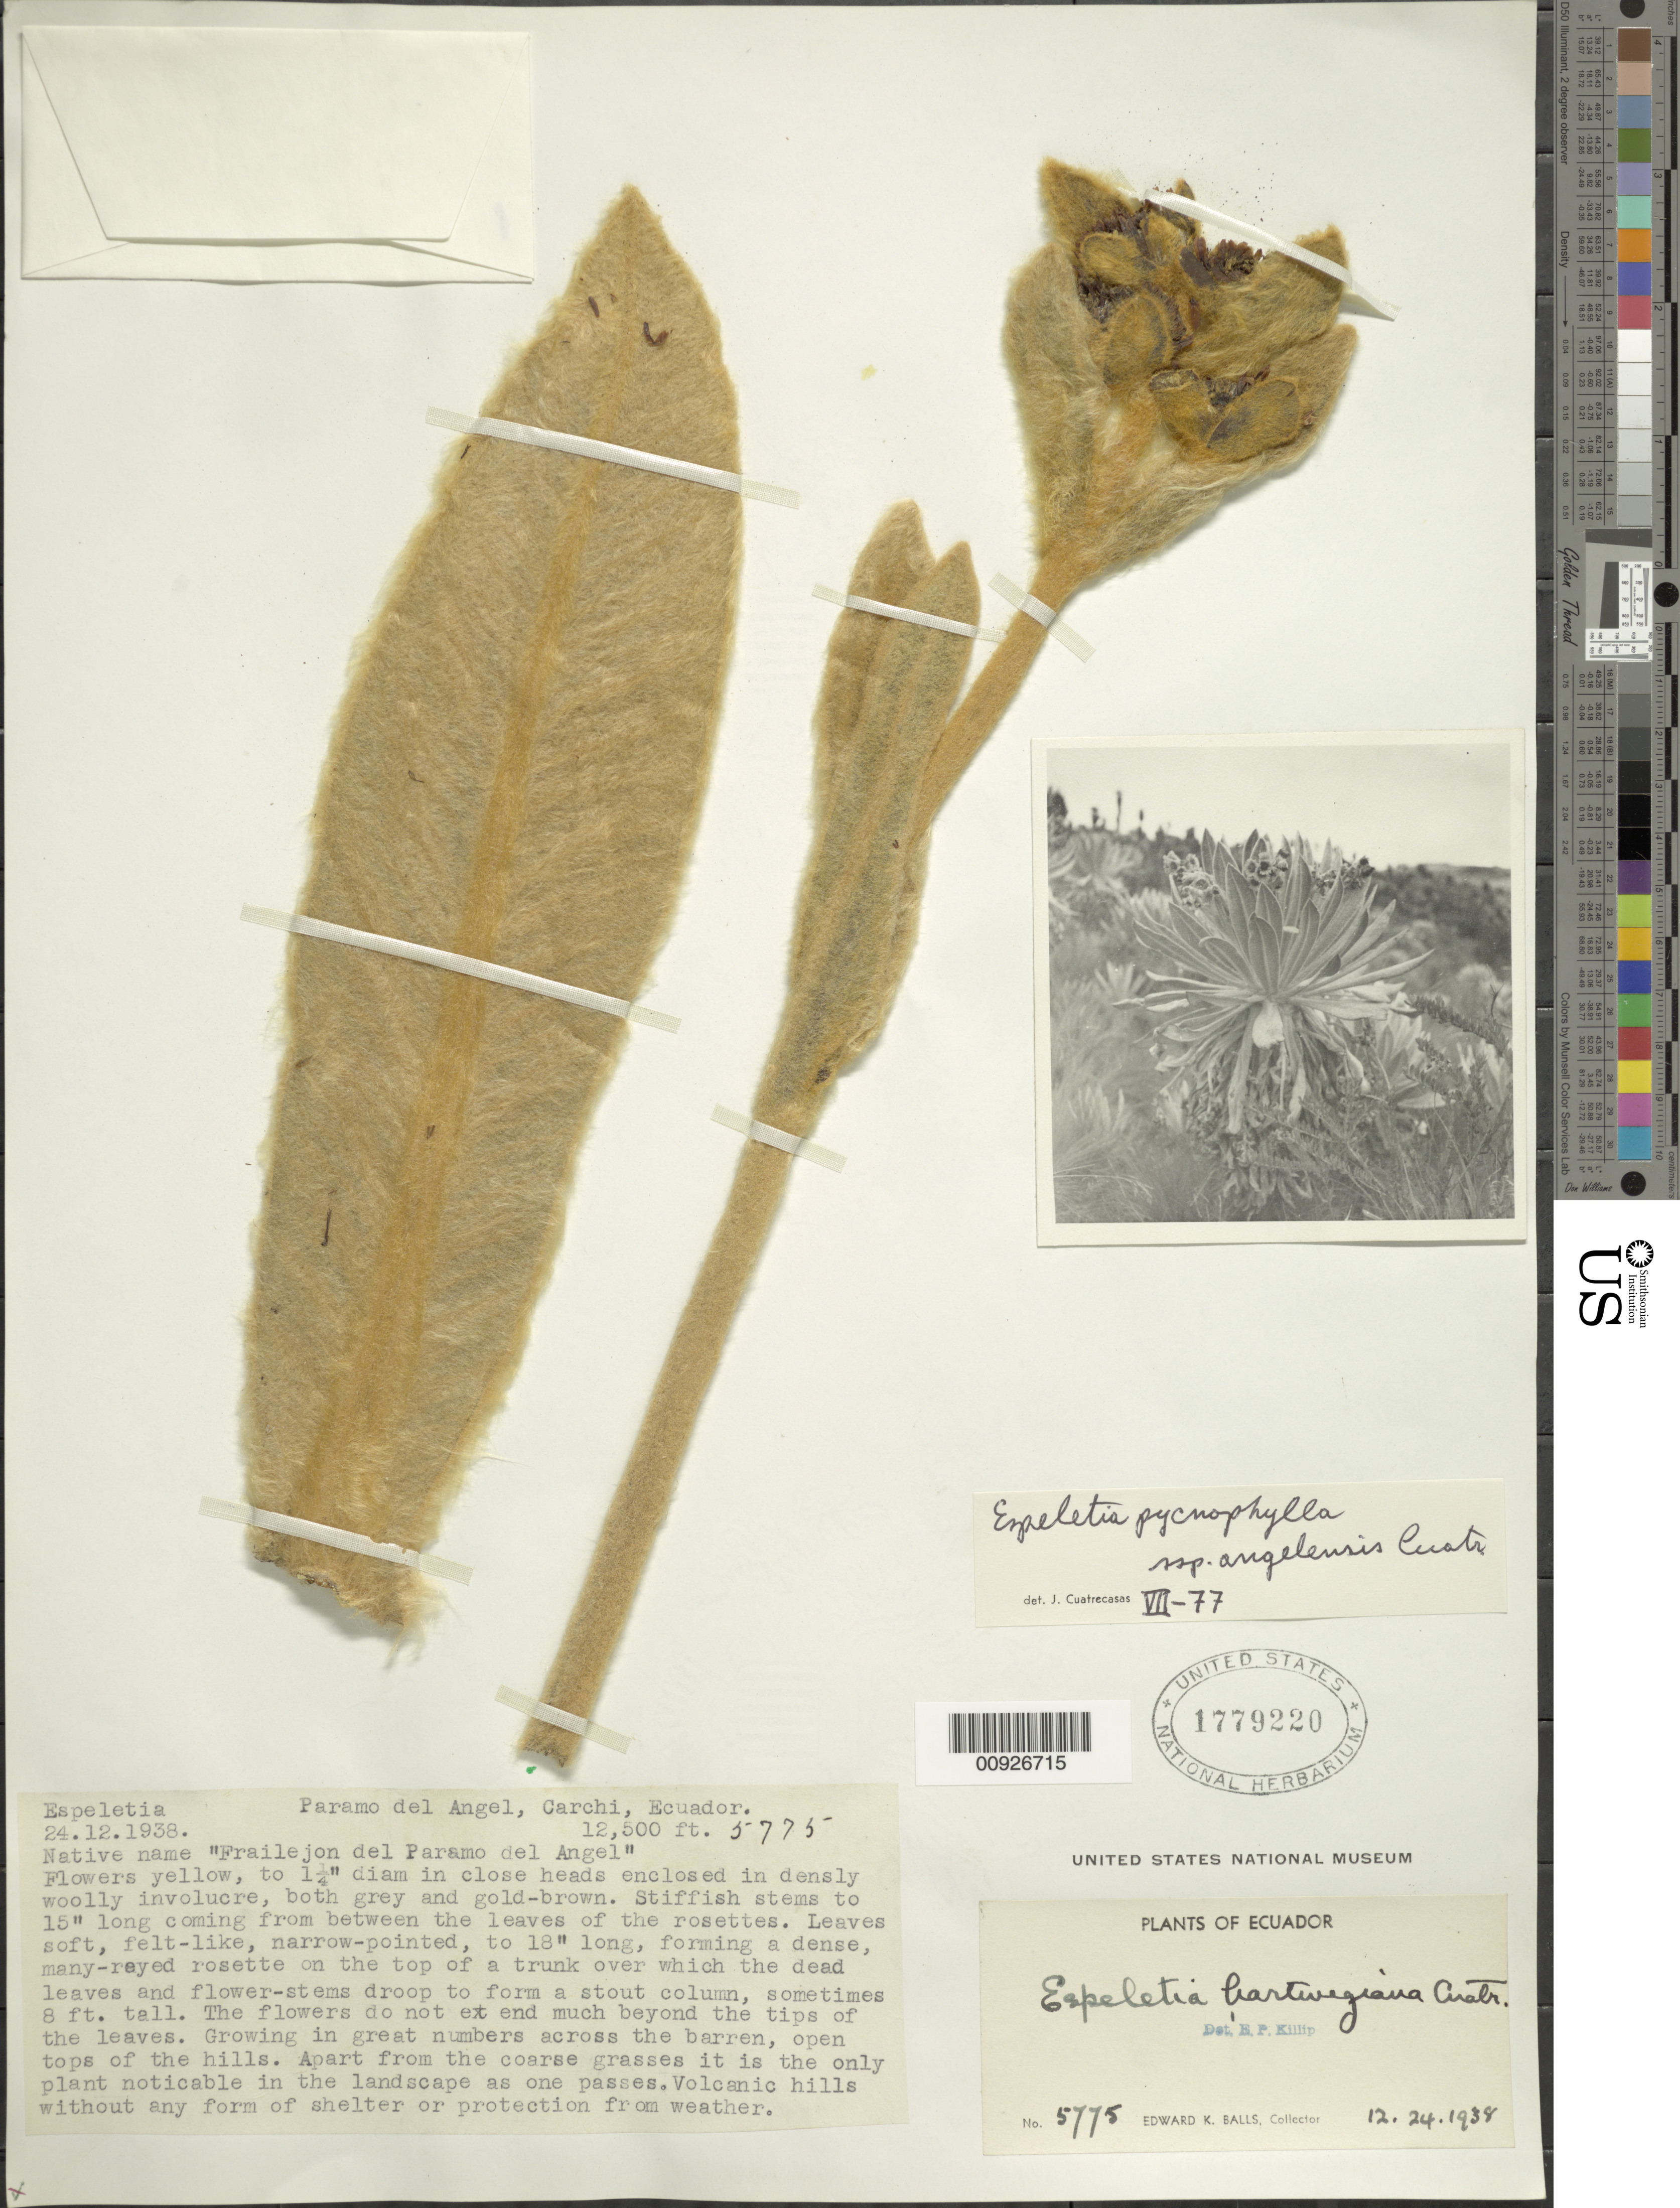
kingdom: Plantae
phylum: Tracheophyta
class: Magnoliopsida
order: Asterales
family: Asteraceae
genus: Espeletia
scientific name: Espeletia pycnophylla subsp. angelensis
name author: Cuatrec.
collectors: E. K. Balls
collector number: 5775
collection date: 1938-12-24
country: Ecuador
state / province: Carchi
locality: Páramo del Ángel.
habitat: Growing in great numbers across the barren, open tops of the hills. Apart from the coarse grasses it is the only plant noticeable in the landscape as one passes. Volcanic hills without any form of shelter or protection from weather.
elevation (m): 4150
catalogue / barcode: US 1779220